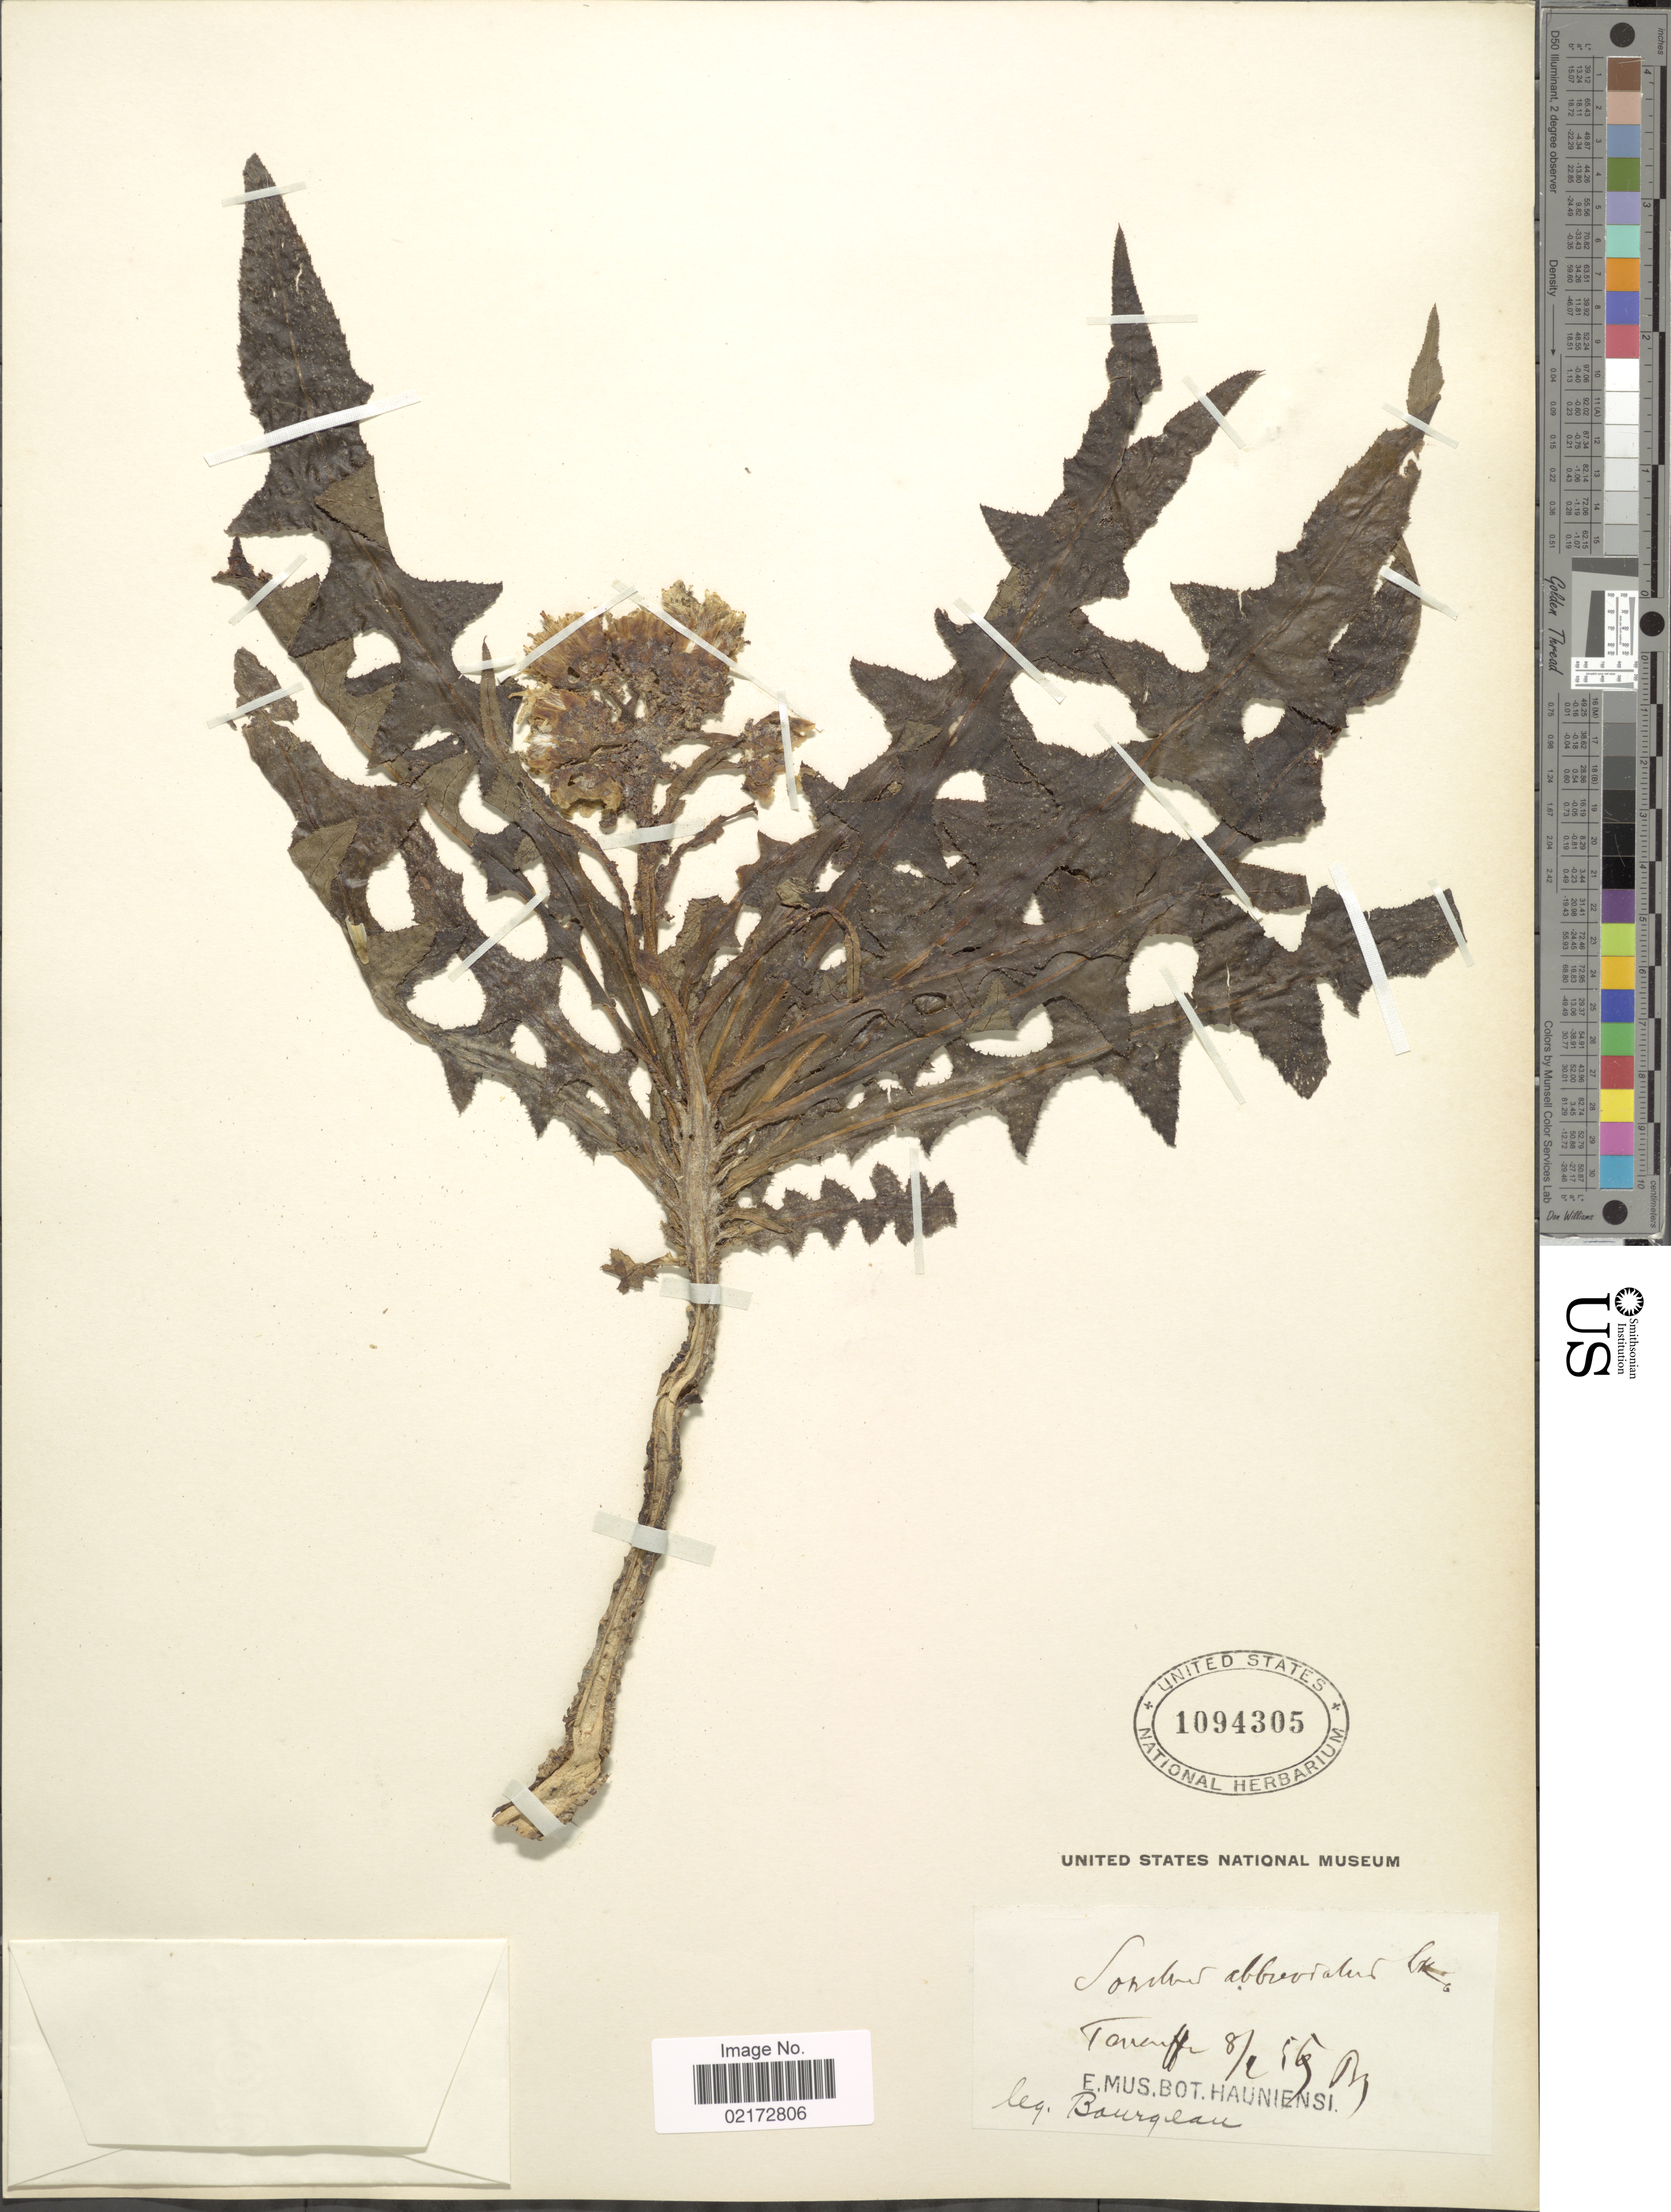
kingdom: Plantae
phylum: Tracheophyta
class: Magnoliopsida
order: Asterales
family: Asteraceae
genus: Sonchus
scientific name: Sonchus congestus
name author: Willd.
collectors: -. Bourgeau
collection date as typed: Transcribed d/m/y: 8/2/16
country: Spain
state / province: Canarias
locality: Tenerife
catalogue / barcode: US 1094305